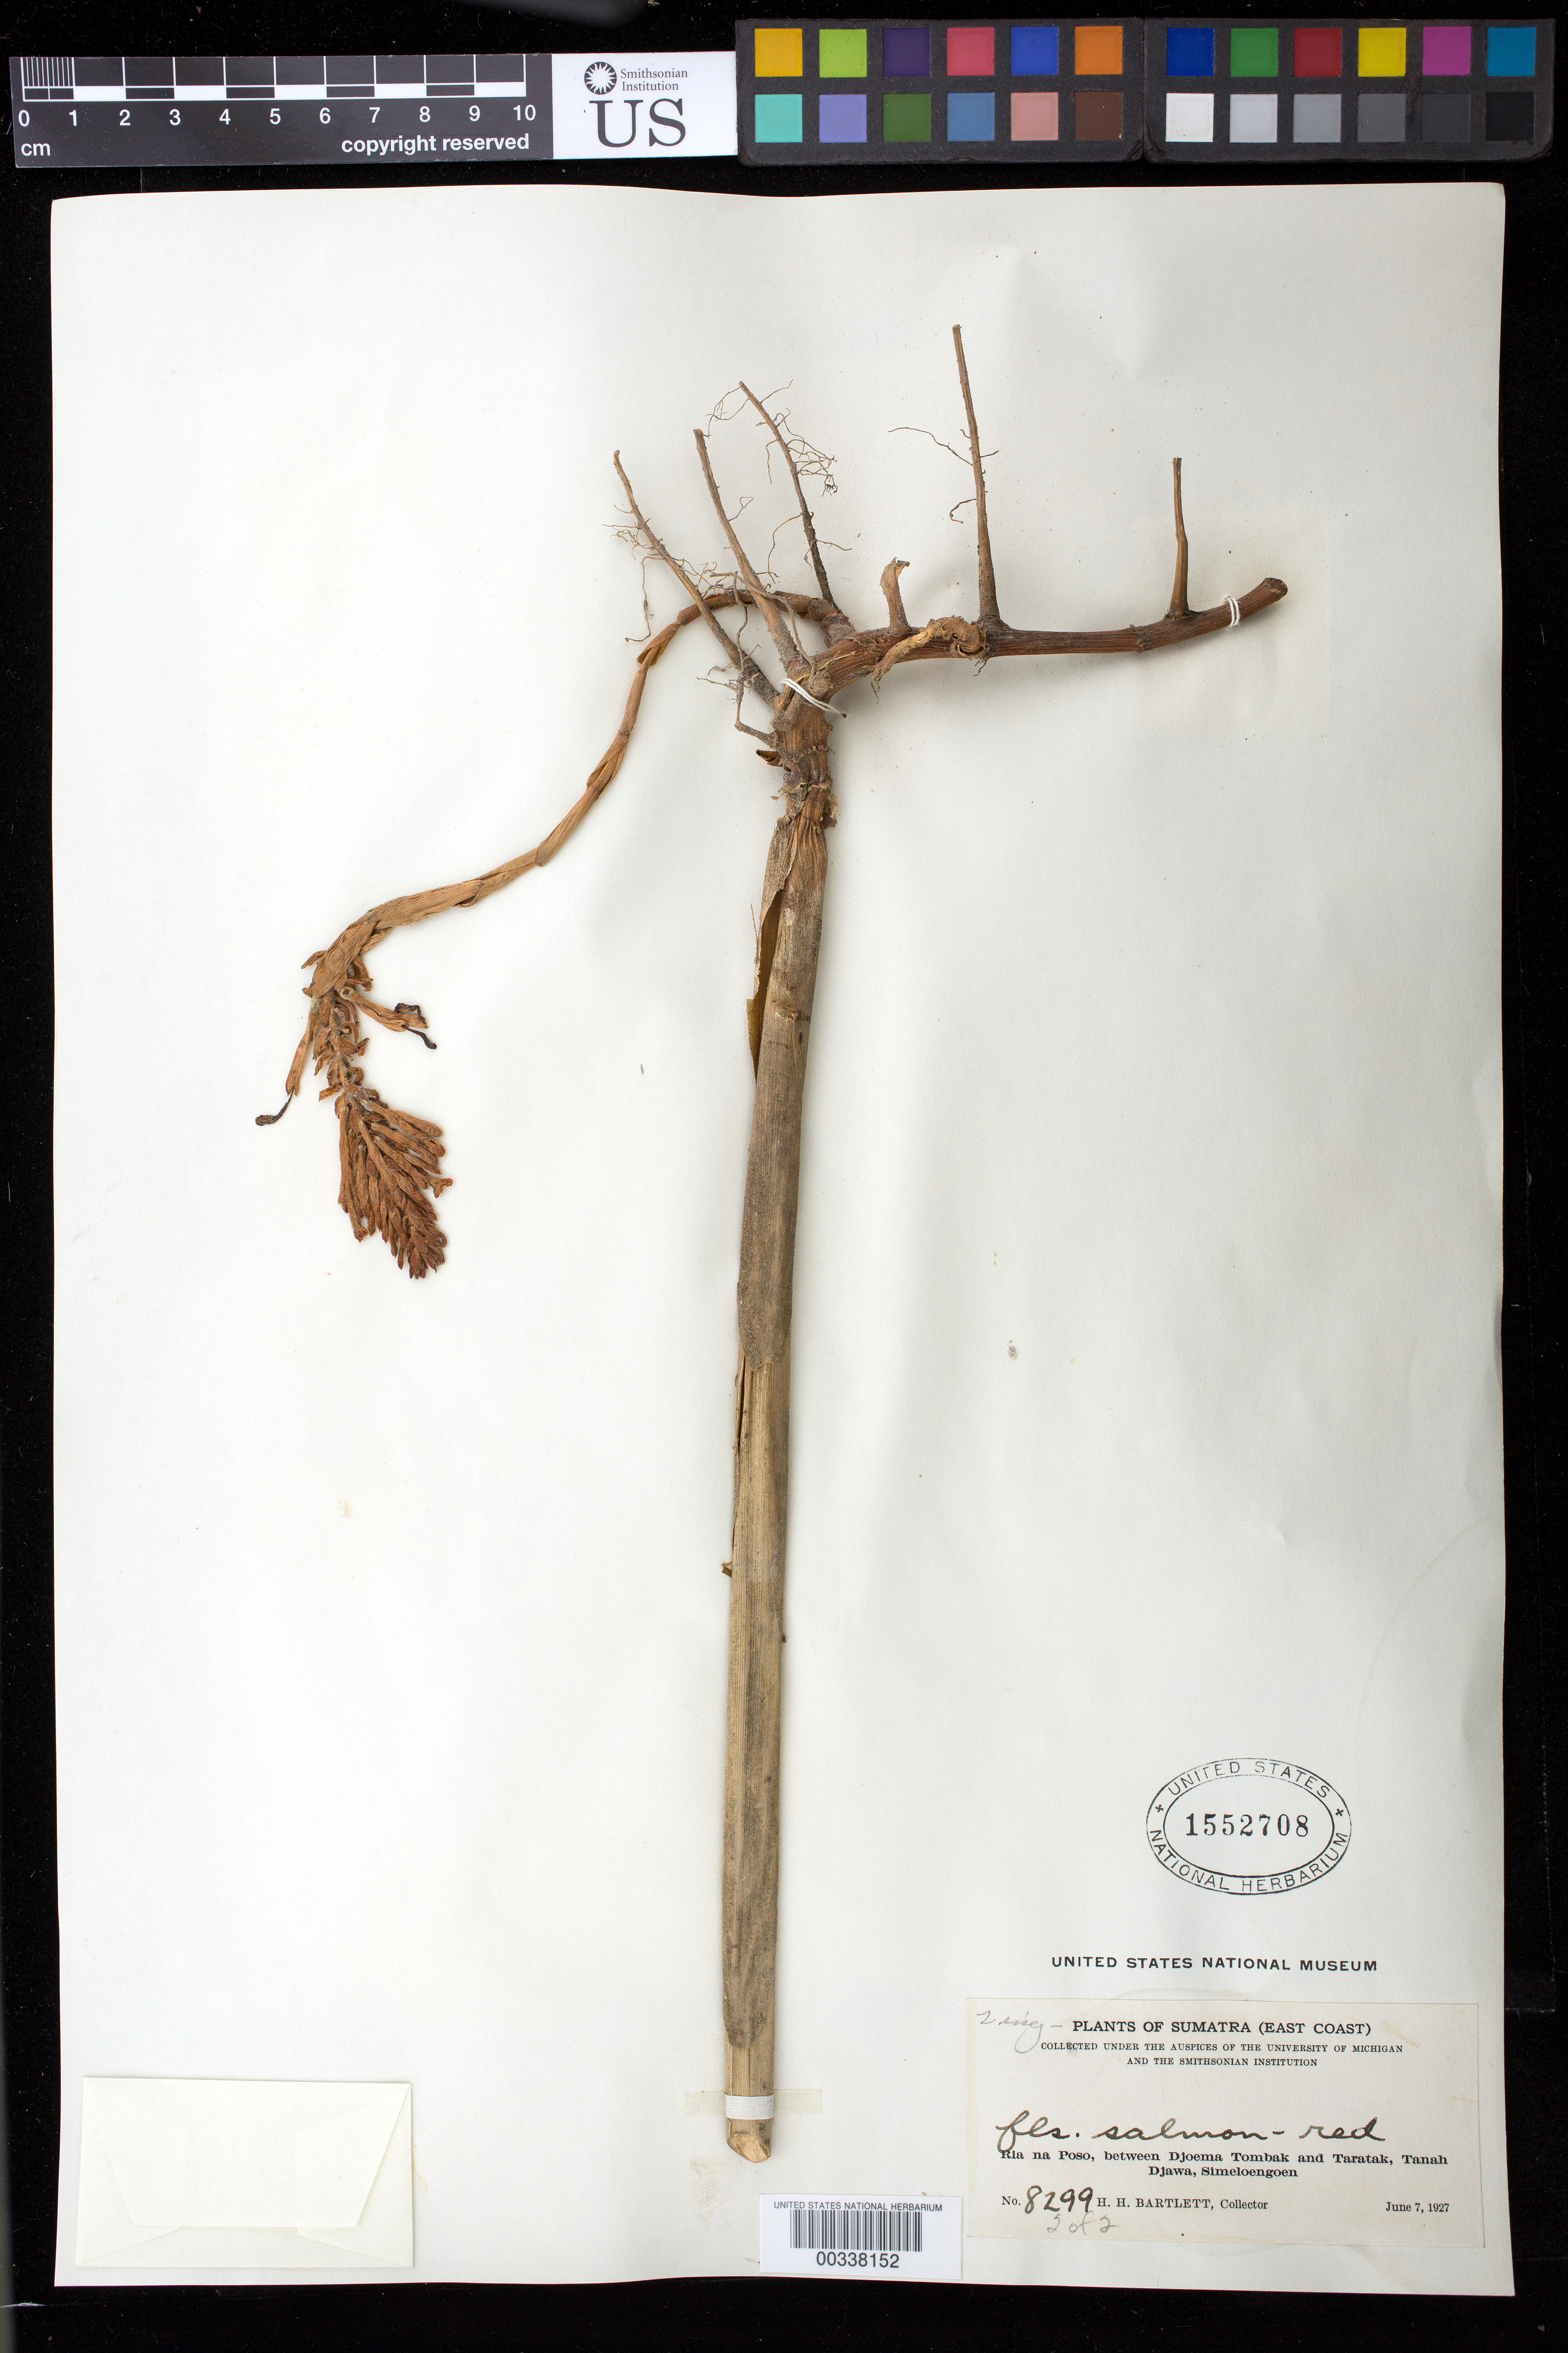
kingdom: Plantae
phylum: Tracheophyta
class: Liliopsida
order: Zingiberales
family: Zingiberaceae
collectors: H. H. Bartlett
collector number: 8299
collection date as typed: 07 Jun 1927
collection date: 1927-06-07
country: Indonesia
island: Sumatra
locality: (east coast), ria na poso, between djoema tombak and taratak, tanah djawa, simeloengoen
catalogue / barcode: US 1552708